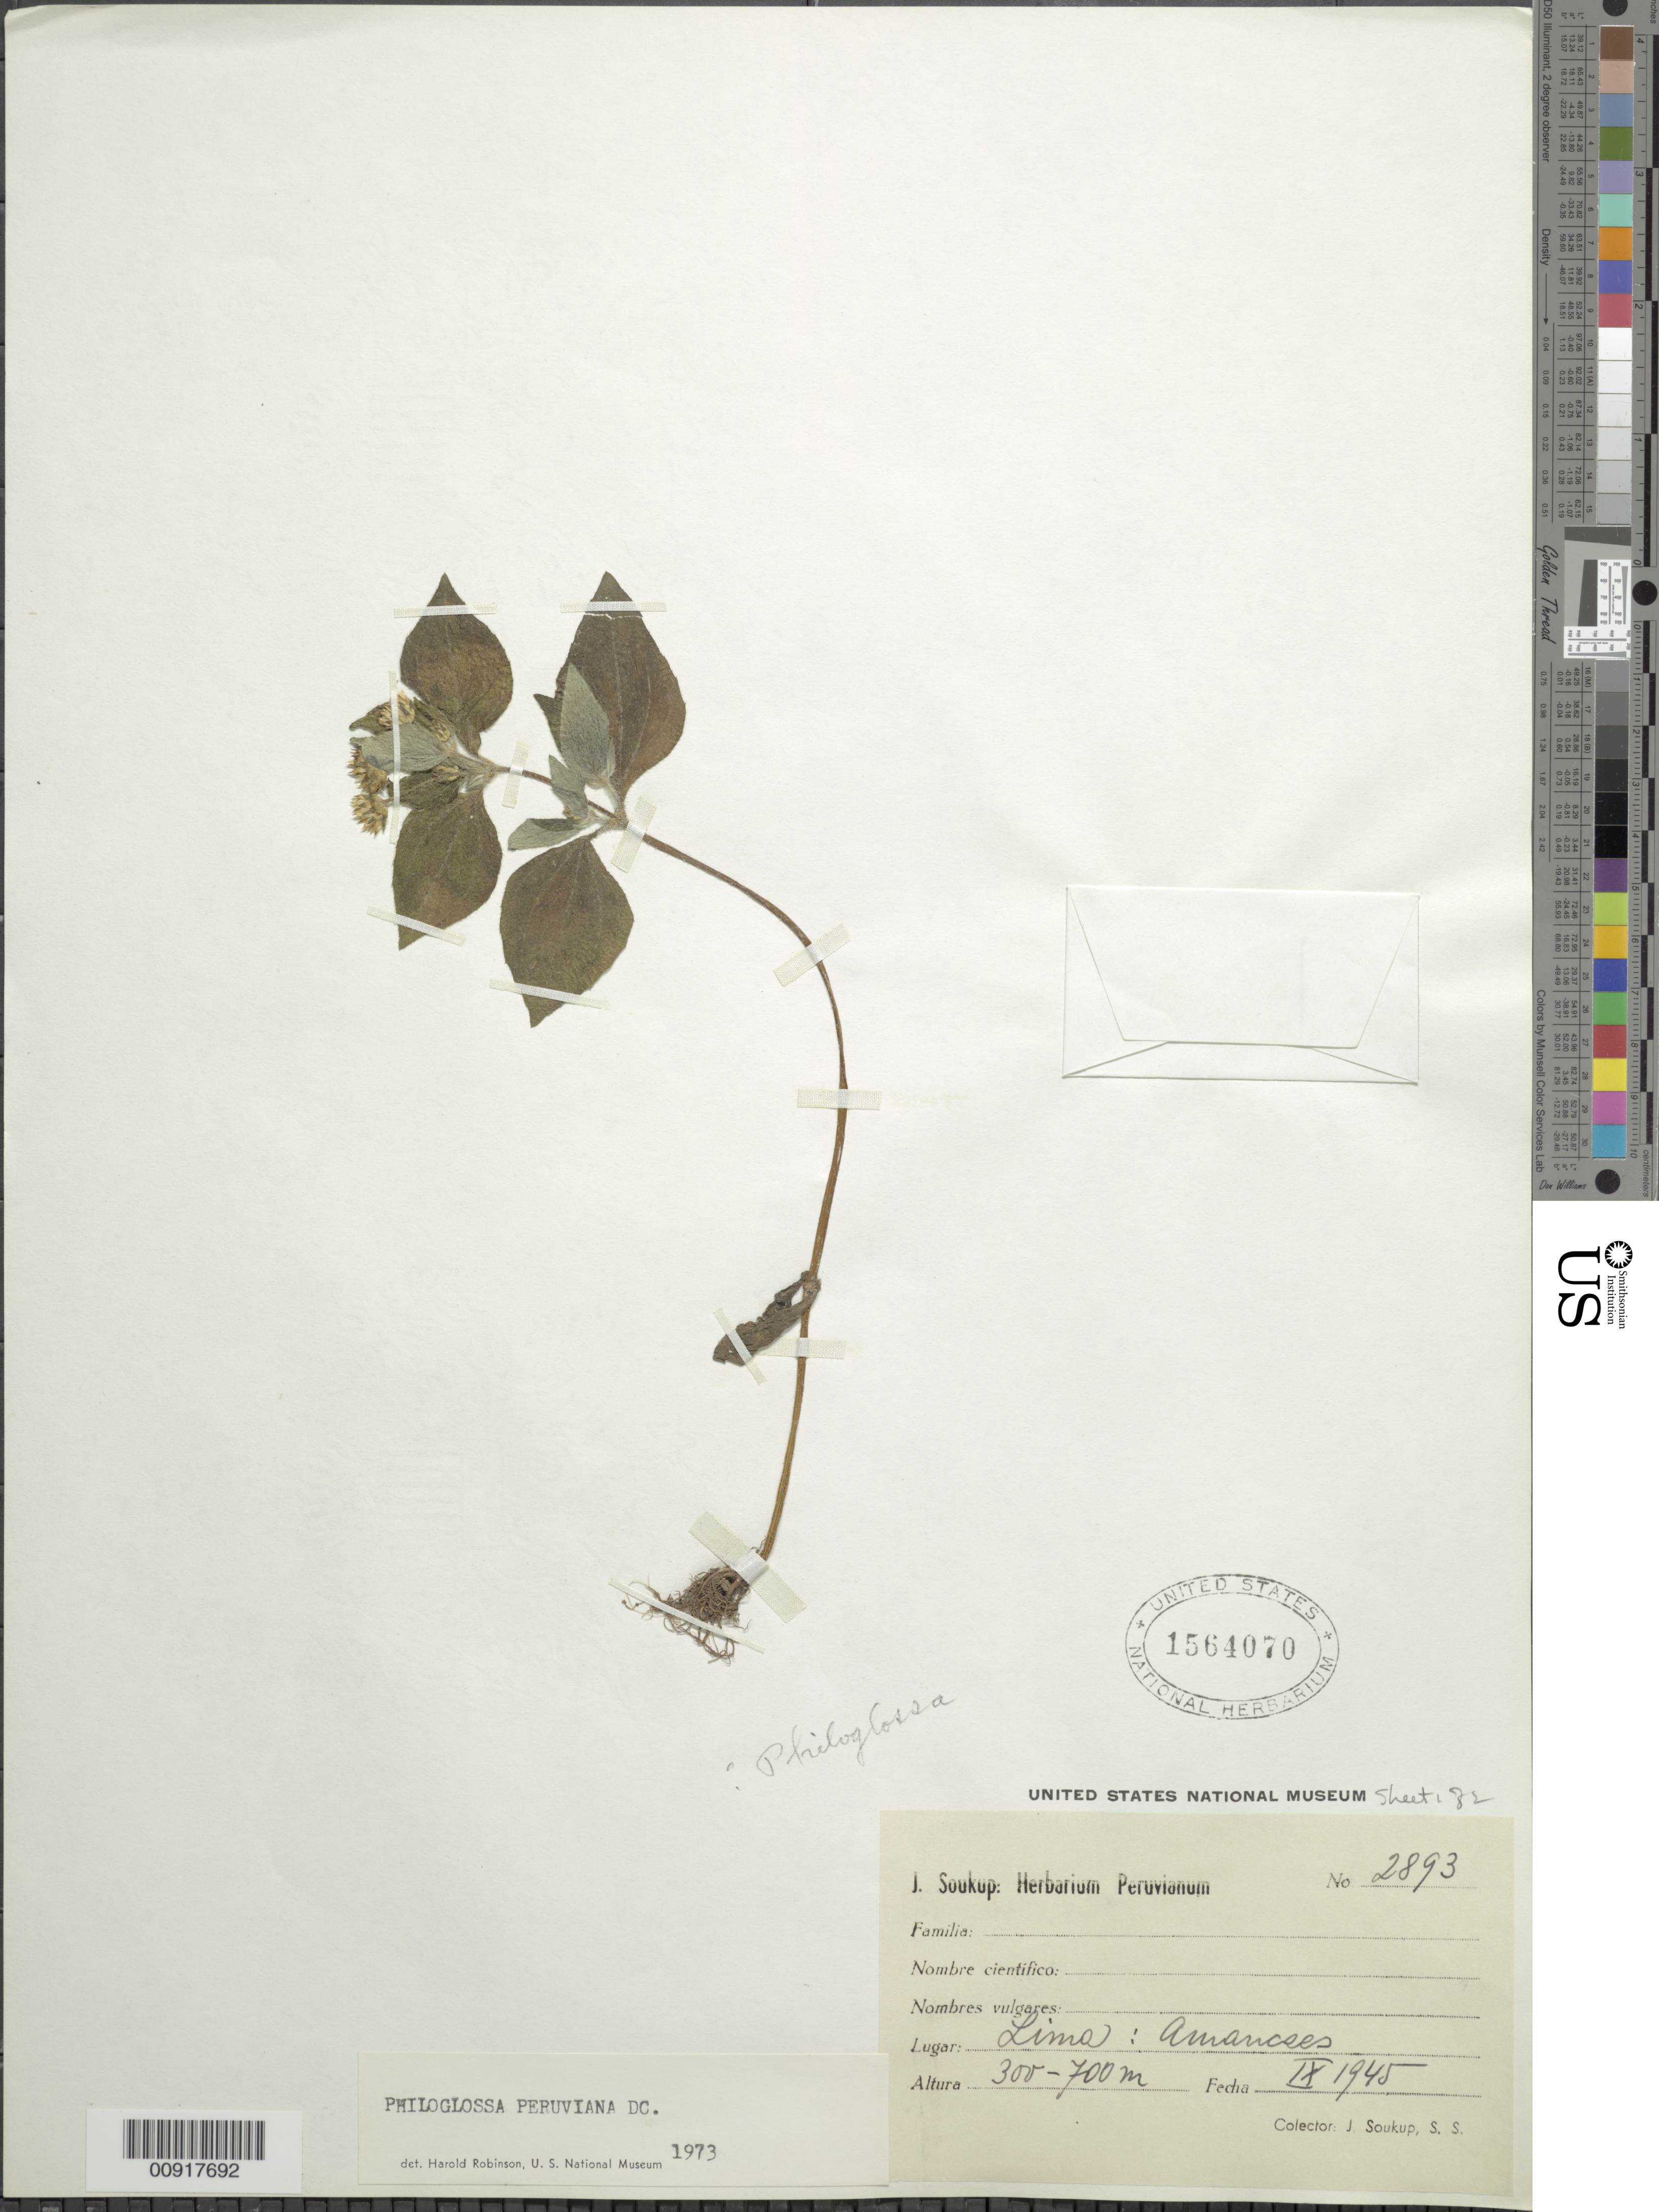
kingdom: Plantae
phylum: Tracheophyta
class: Magnoliopsida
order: Asterales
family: Asteraceae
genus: Philoglossa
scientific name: Philoglossa peruviana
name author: DC.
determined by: Robinson, Harold E., (US)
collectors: J. J. Soukup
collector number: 2893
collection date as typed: September 1945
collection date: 1945-09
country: Peru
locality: Lima: Amancaes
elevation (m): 300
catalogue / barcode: US 1564070